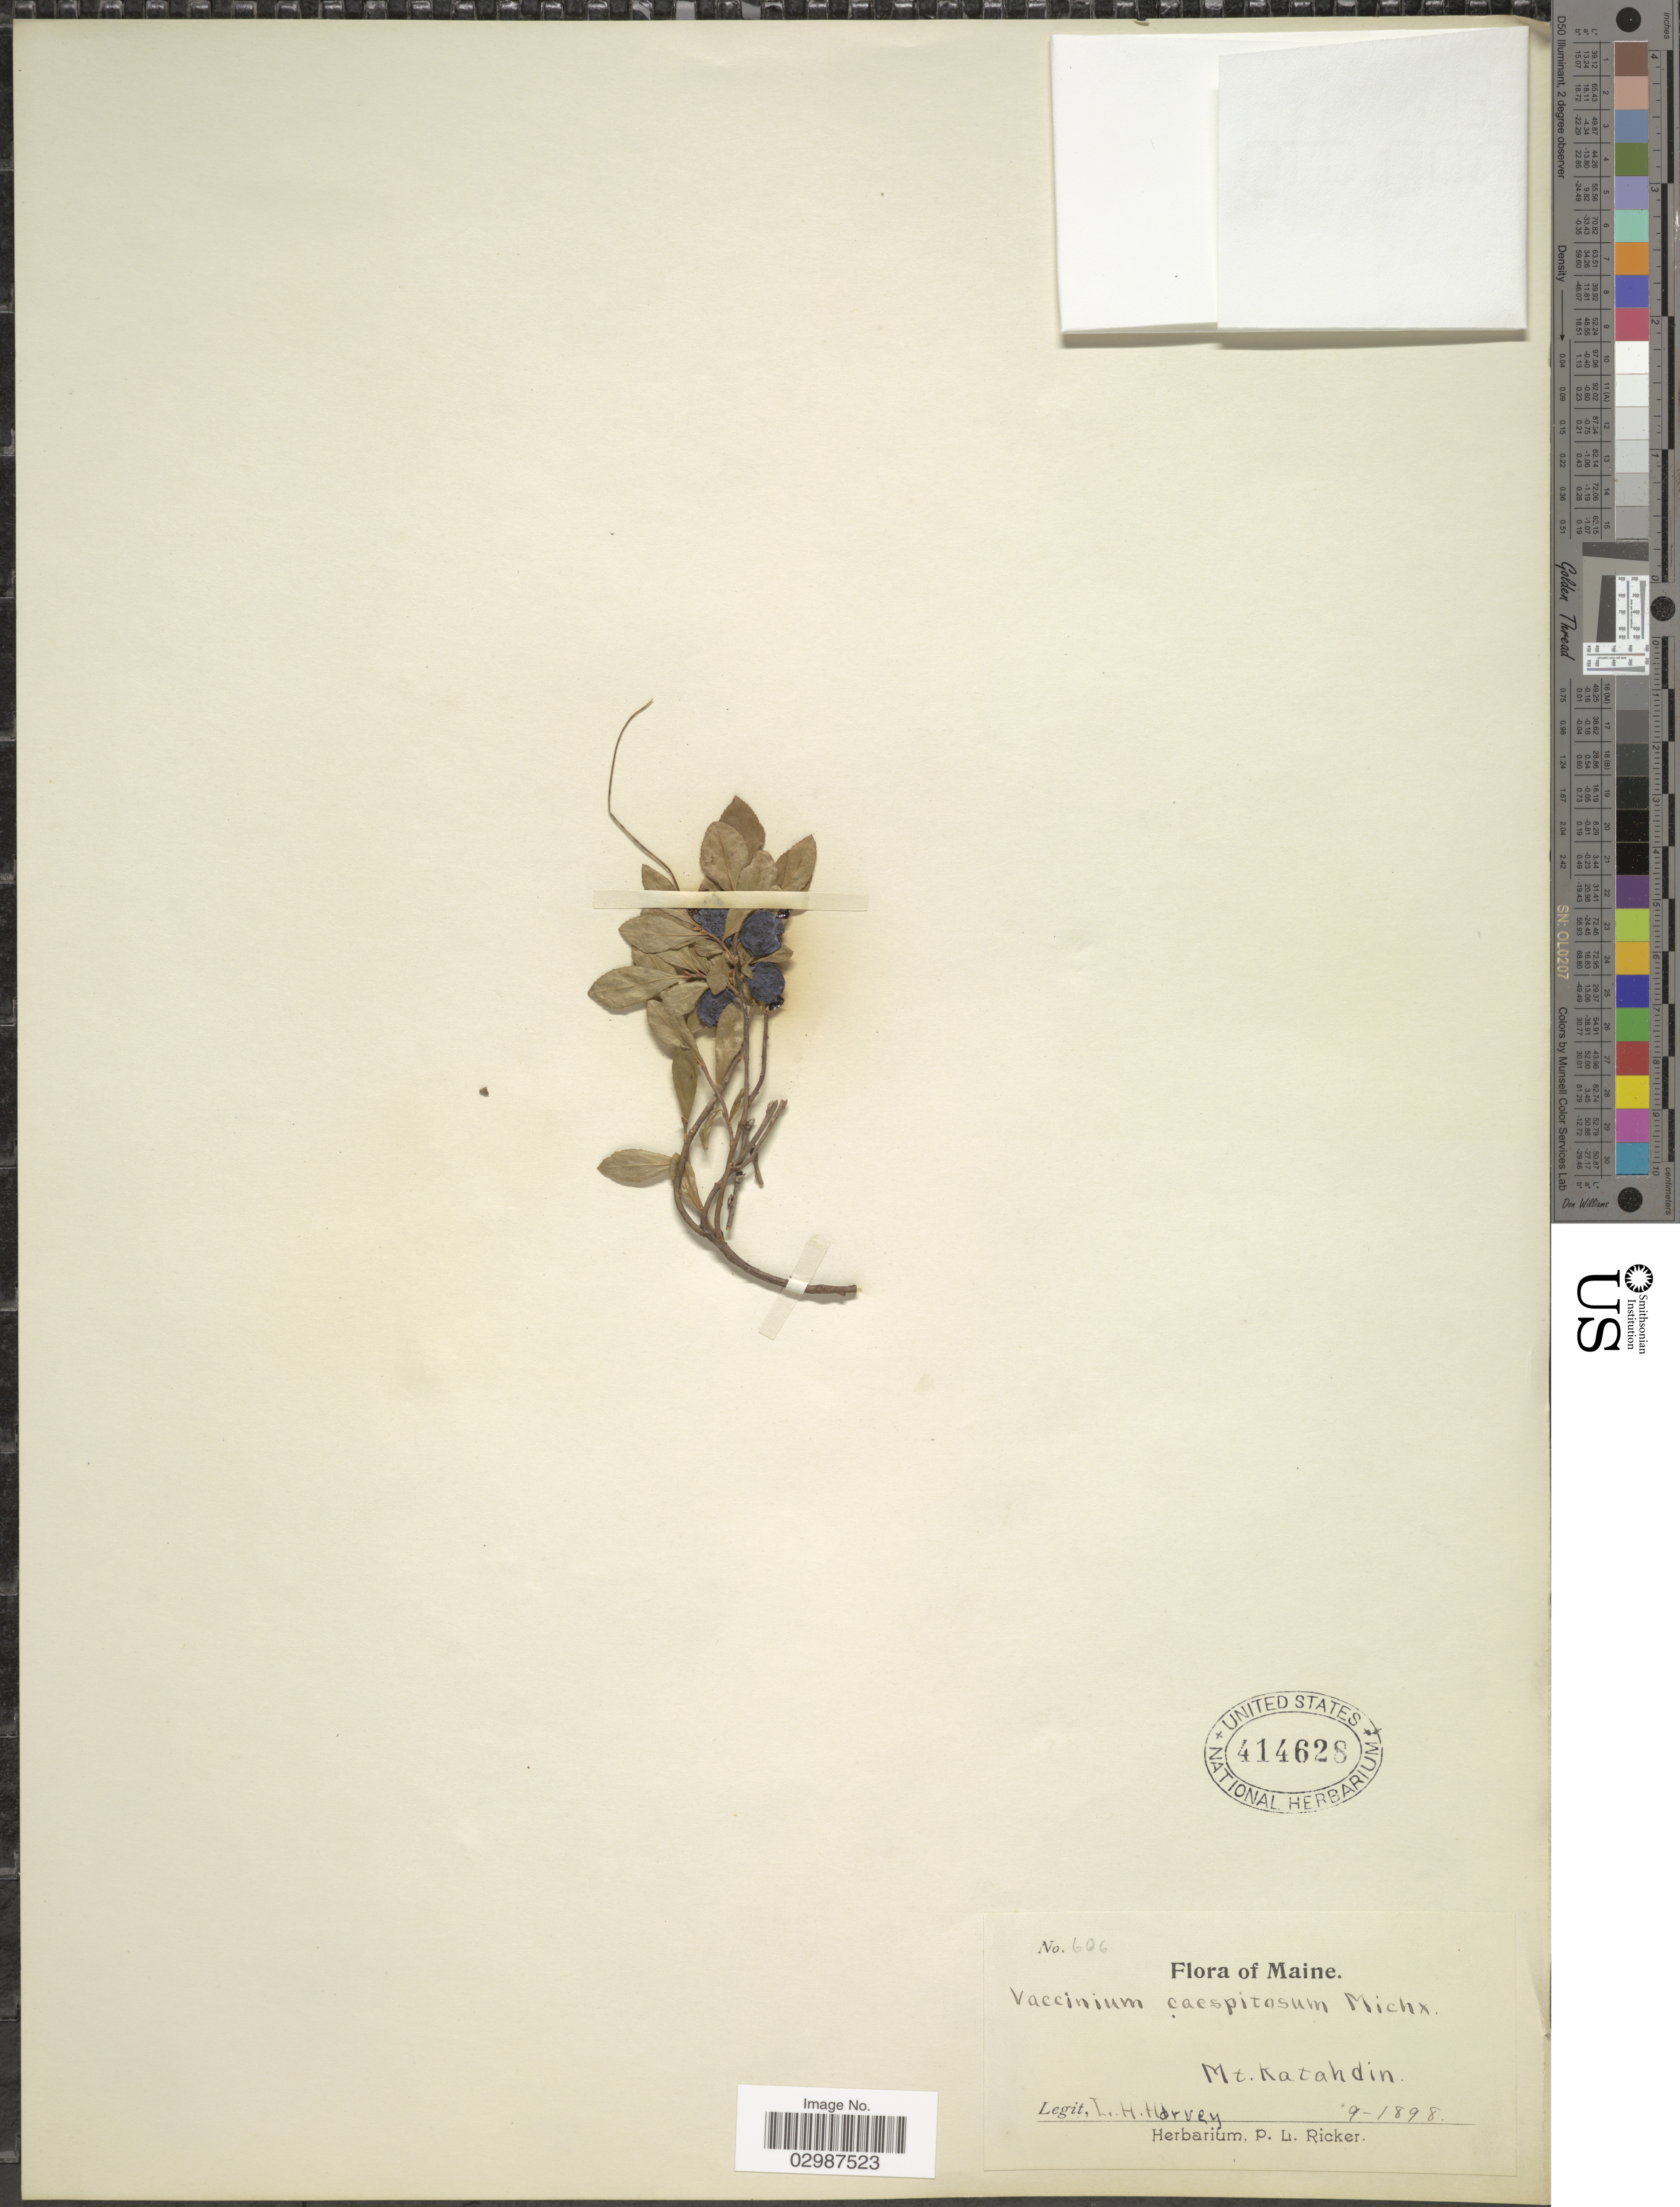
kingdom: Plantae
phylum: Tracheophyta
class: Magnoliopsida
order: Ericales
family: Ericaceae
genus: Vaccinium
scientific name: Vaccinium caespitosum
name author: Michx.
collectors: L. H. Harvey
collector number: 606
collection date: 1898-09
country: United States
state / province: Maine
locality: Mt. Katahdin.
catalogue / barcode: US 414628